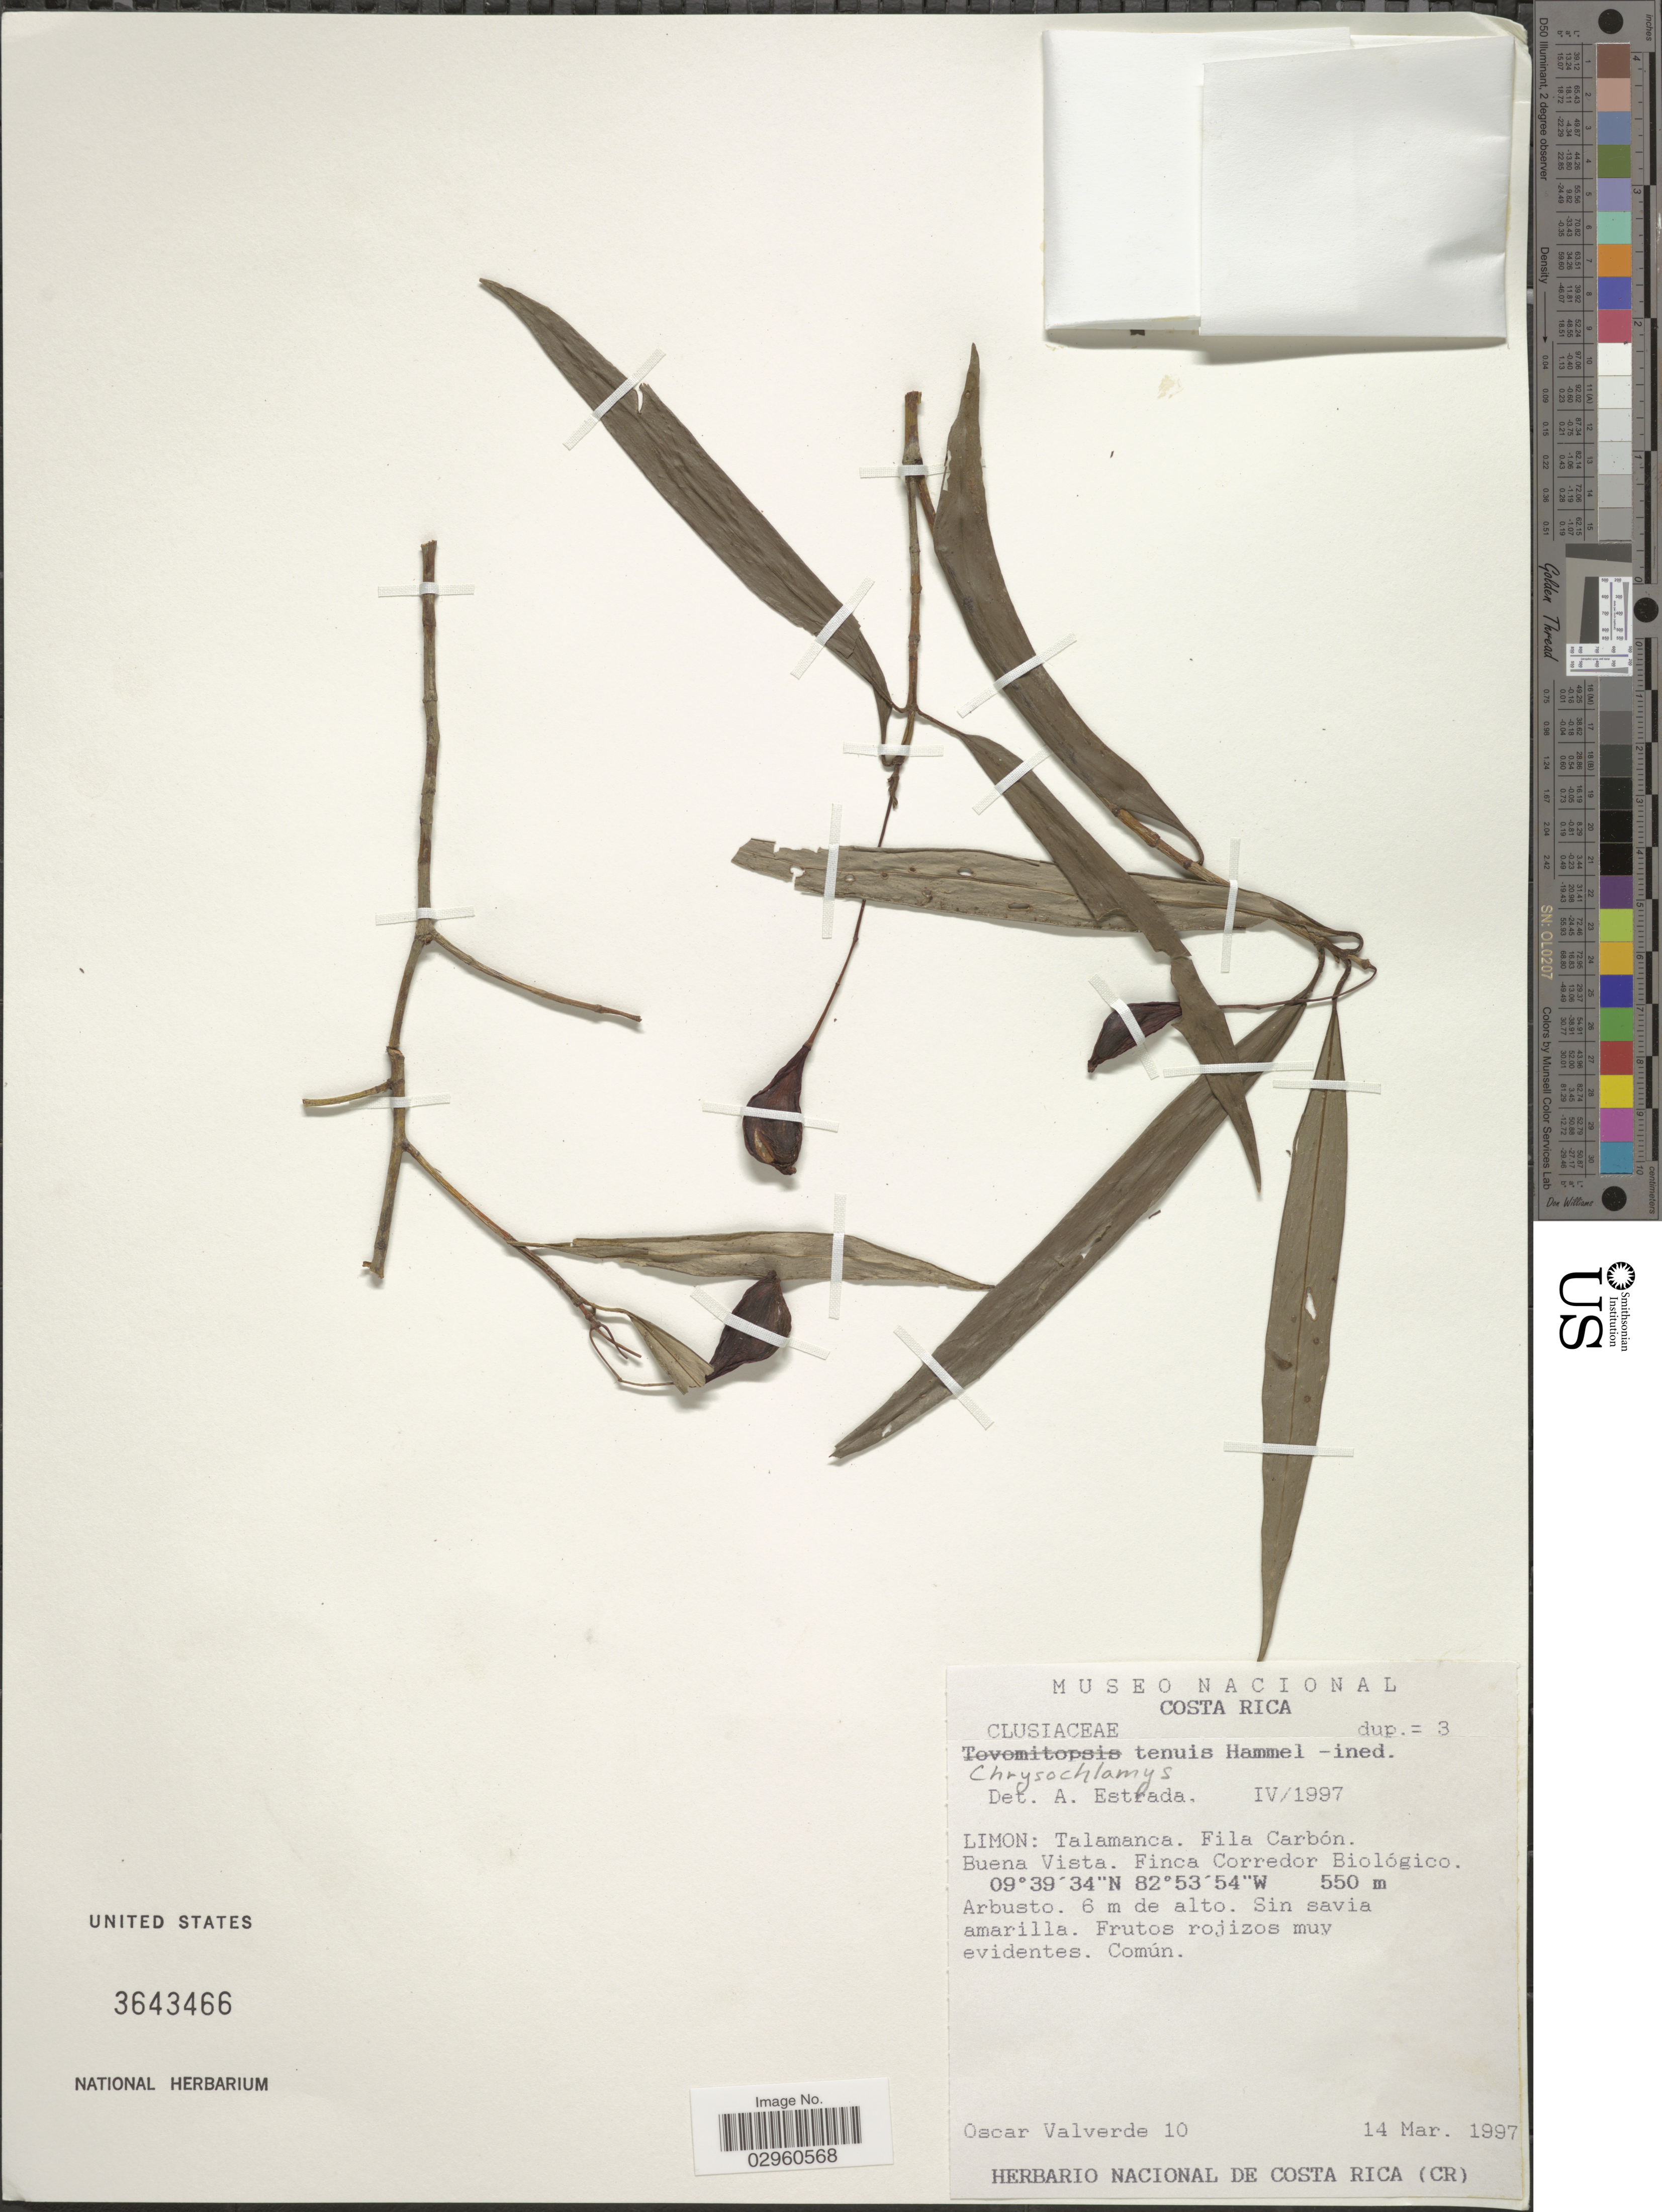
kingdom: Plantae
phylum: Tracheophyta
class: Magnoliopsida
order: Malpighiales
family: Clusiaceae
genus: Chrysochlamys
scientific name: Chrysochlamys tenuis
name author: Hammel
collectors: O. Valverde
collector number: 10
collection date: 1997-03-14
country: Costa Rica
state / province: Limón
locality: Limon: Talamanca. Fila Carbón. Buena Vista. Finca Corredor Biológico.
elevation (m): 550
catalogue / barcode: US 3643466